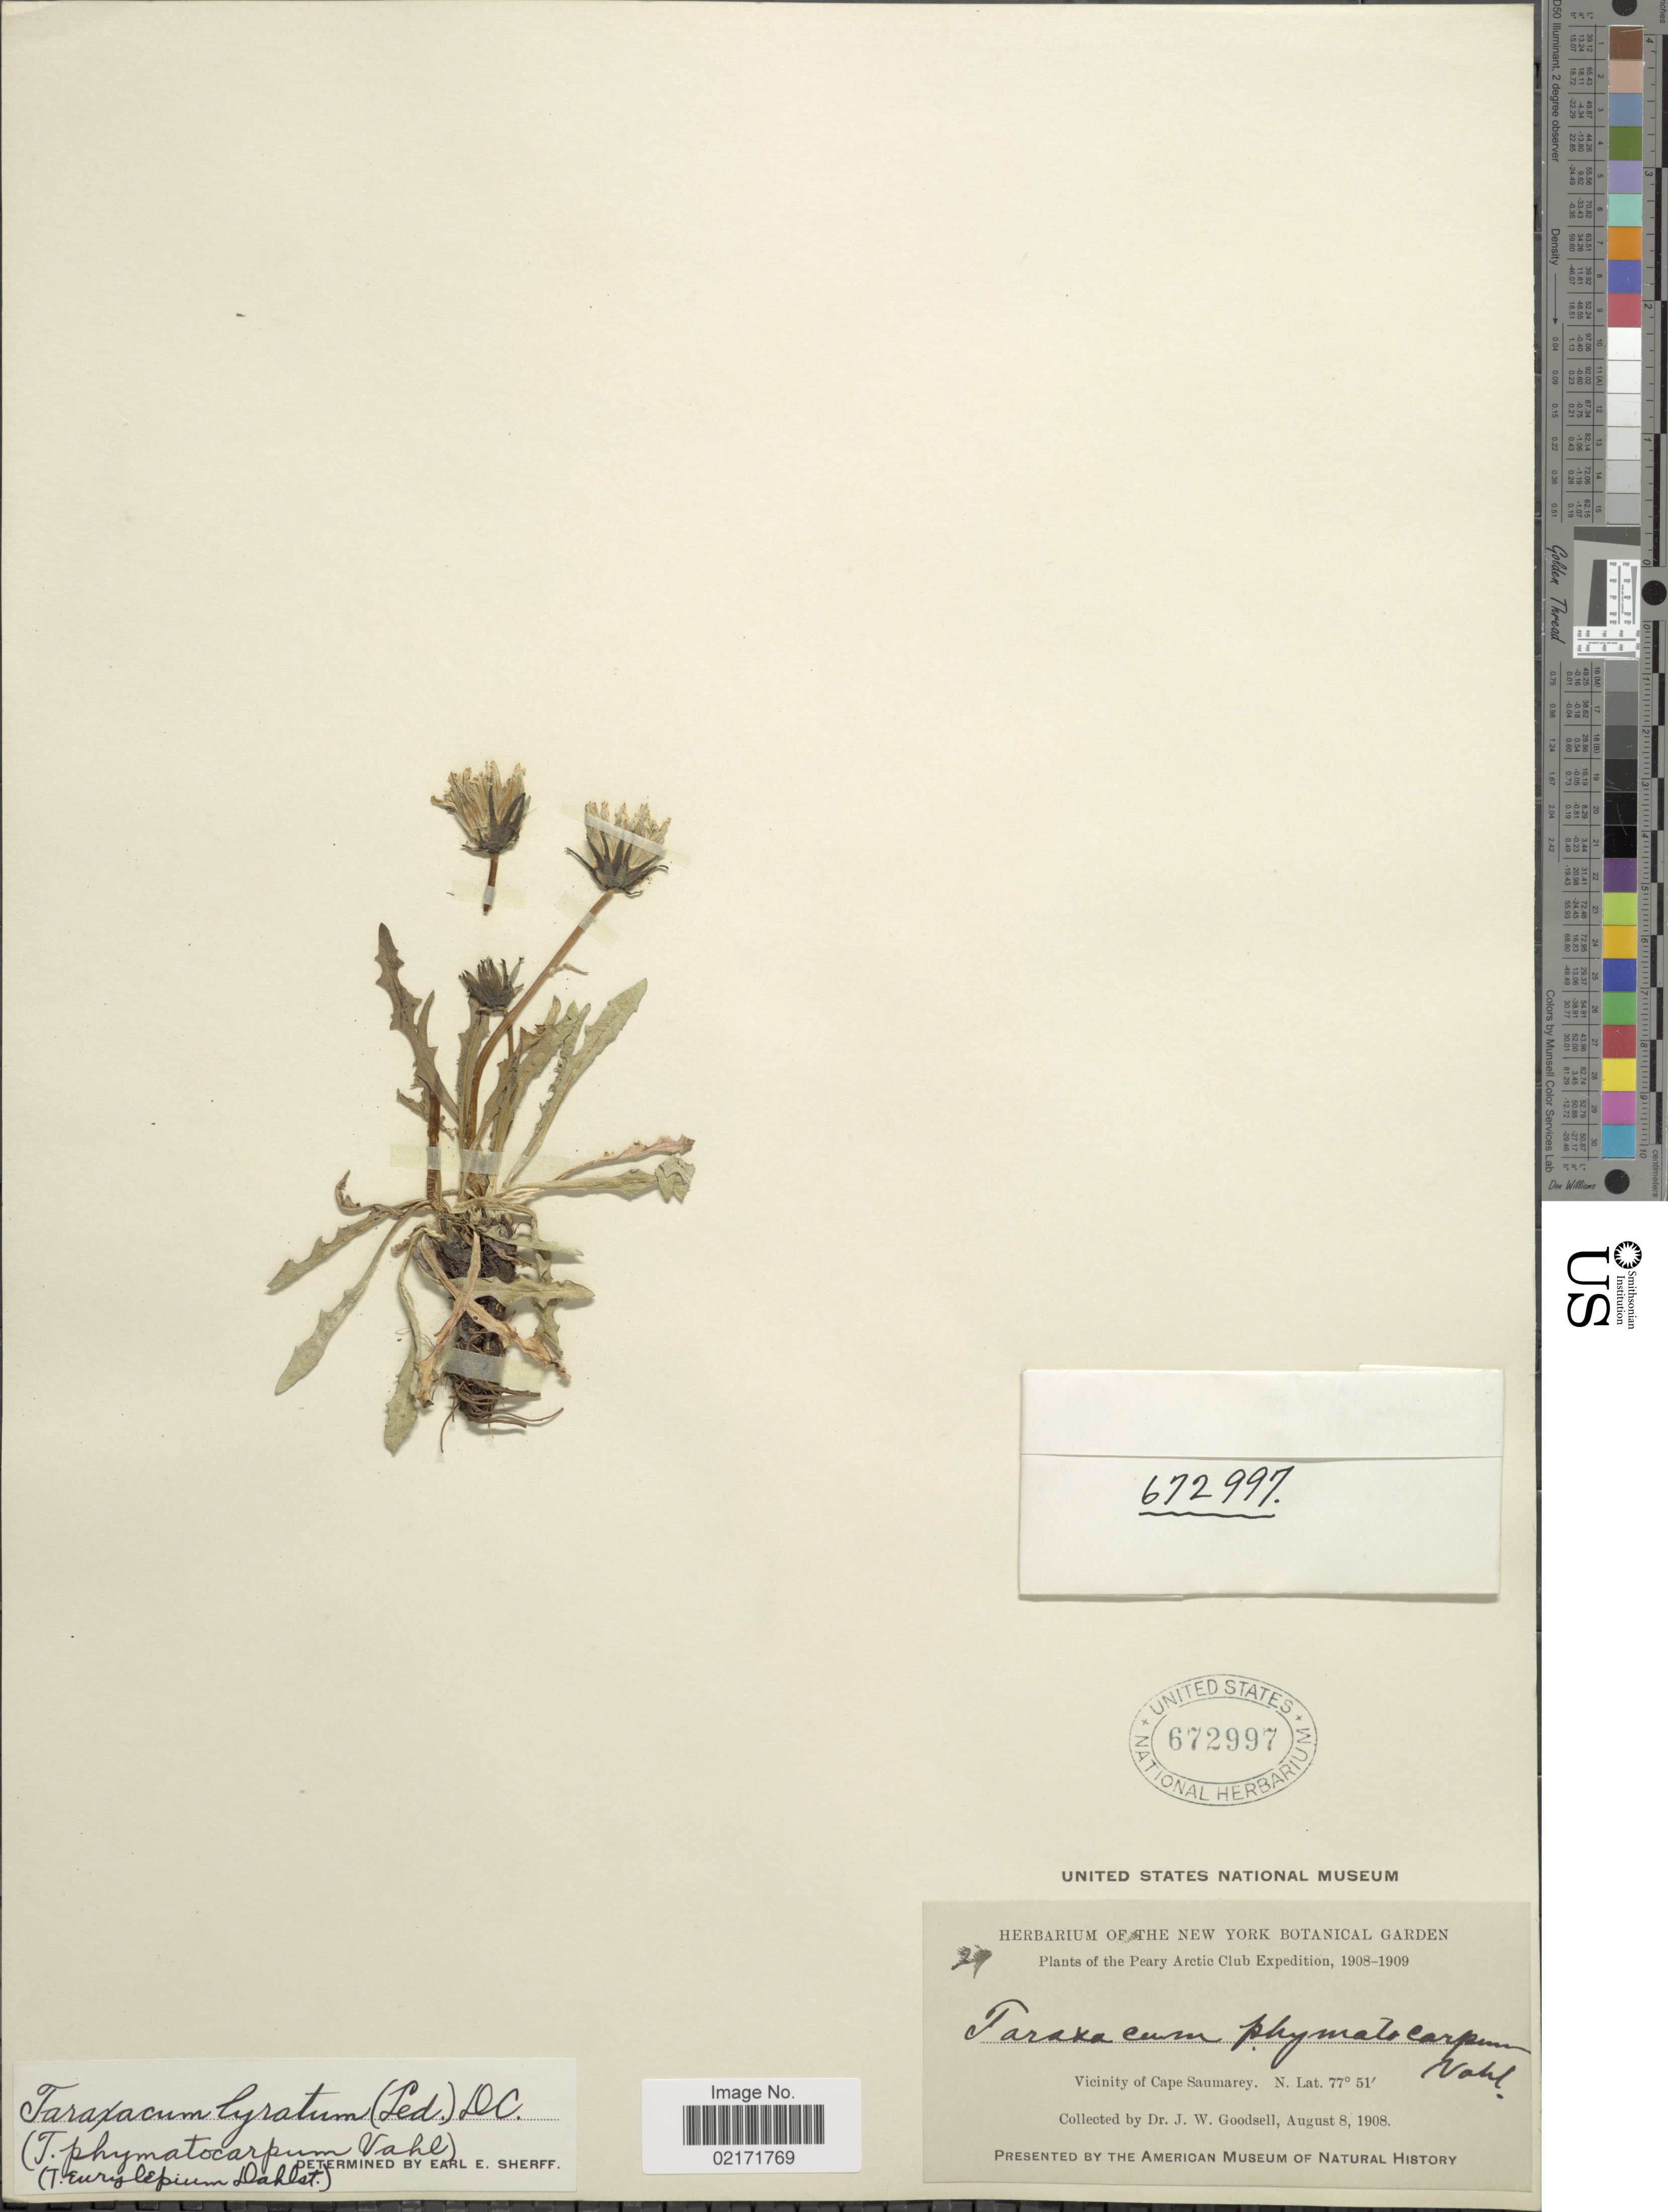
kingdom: Plantae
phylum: Tracheophyta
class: Magnoliopsida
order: Asterales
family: Asteraceae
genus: Taraxacum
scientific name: Taraxacum lyratum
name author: (Ledeb.) DC.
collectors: J. Goodsell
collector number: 29*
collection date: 1908-08-08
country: United States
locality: Peary Arctic Club. Vicinity of Cape Saumarey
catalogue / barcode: US 672997